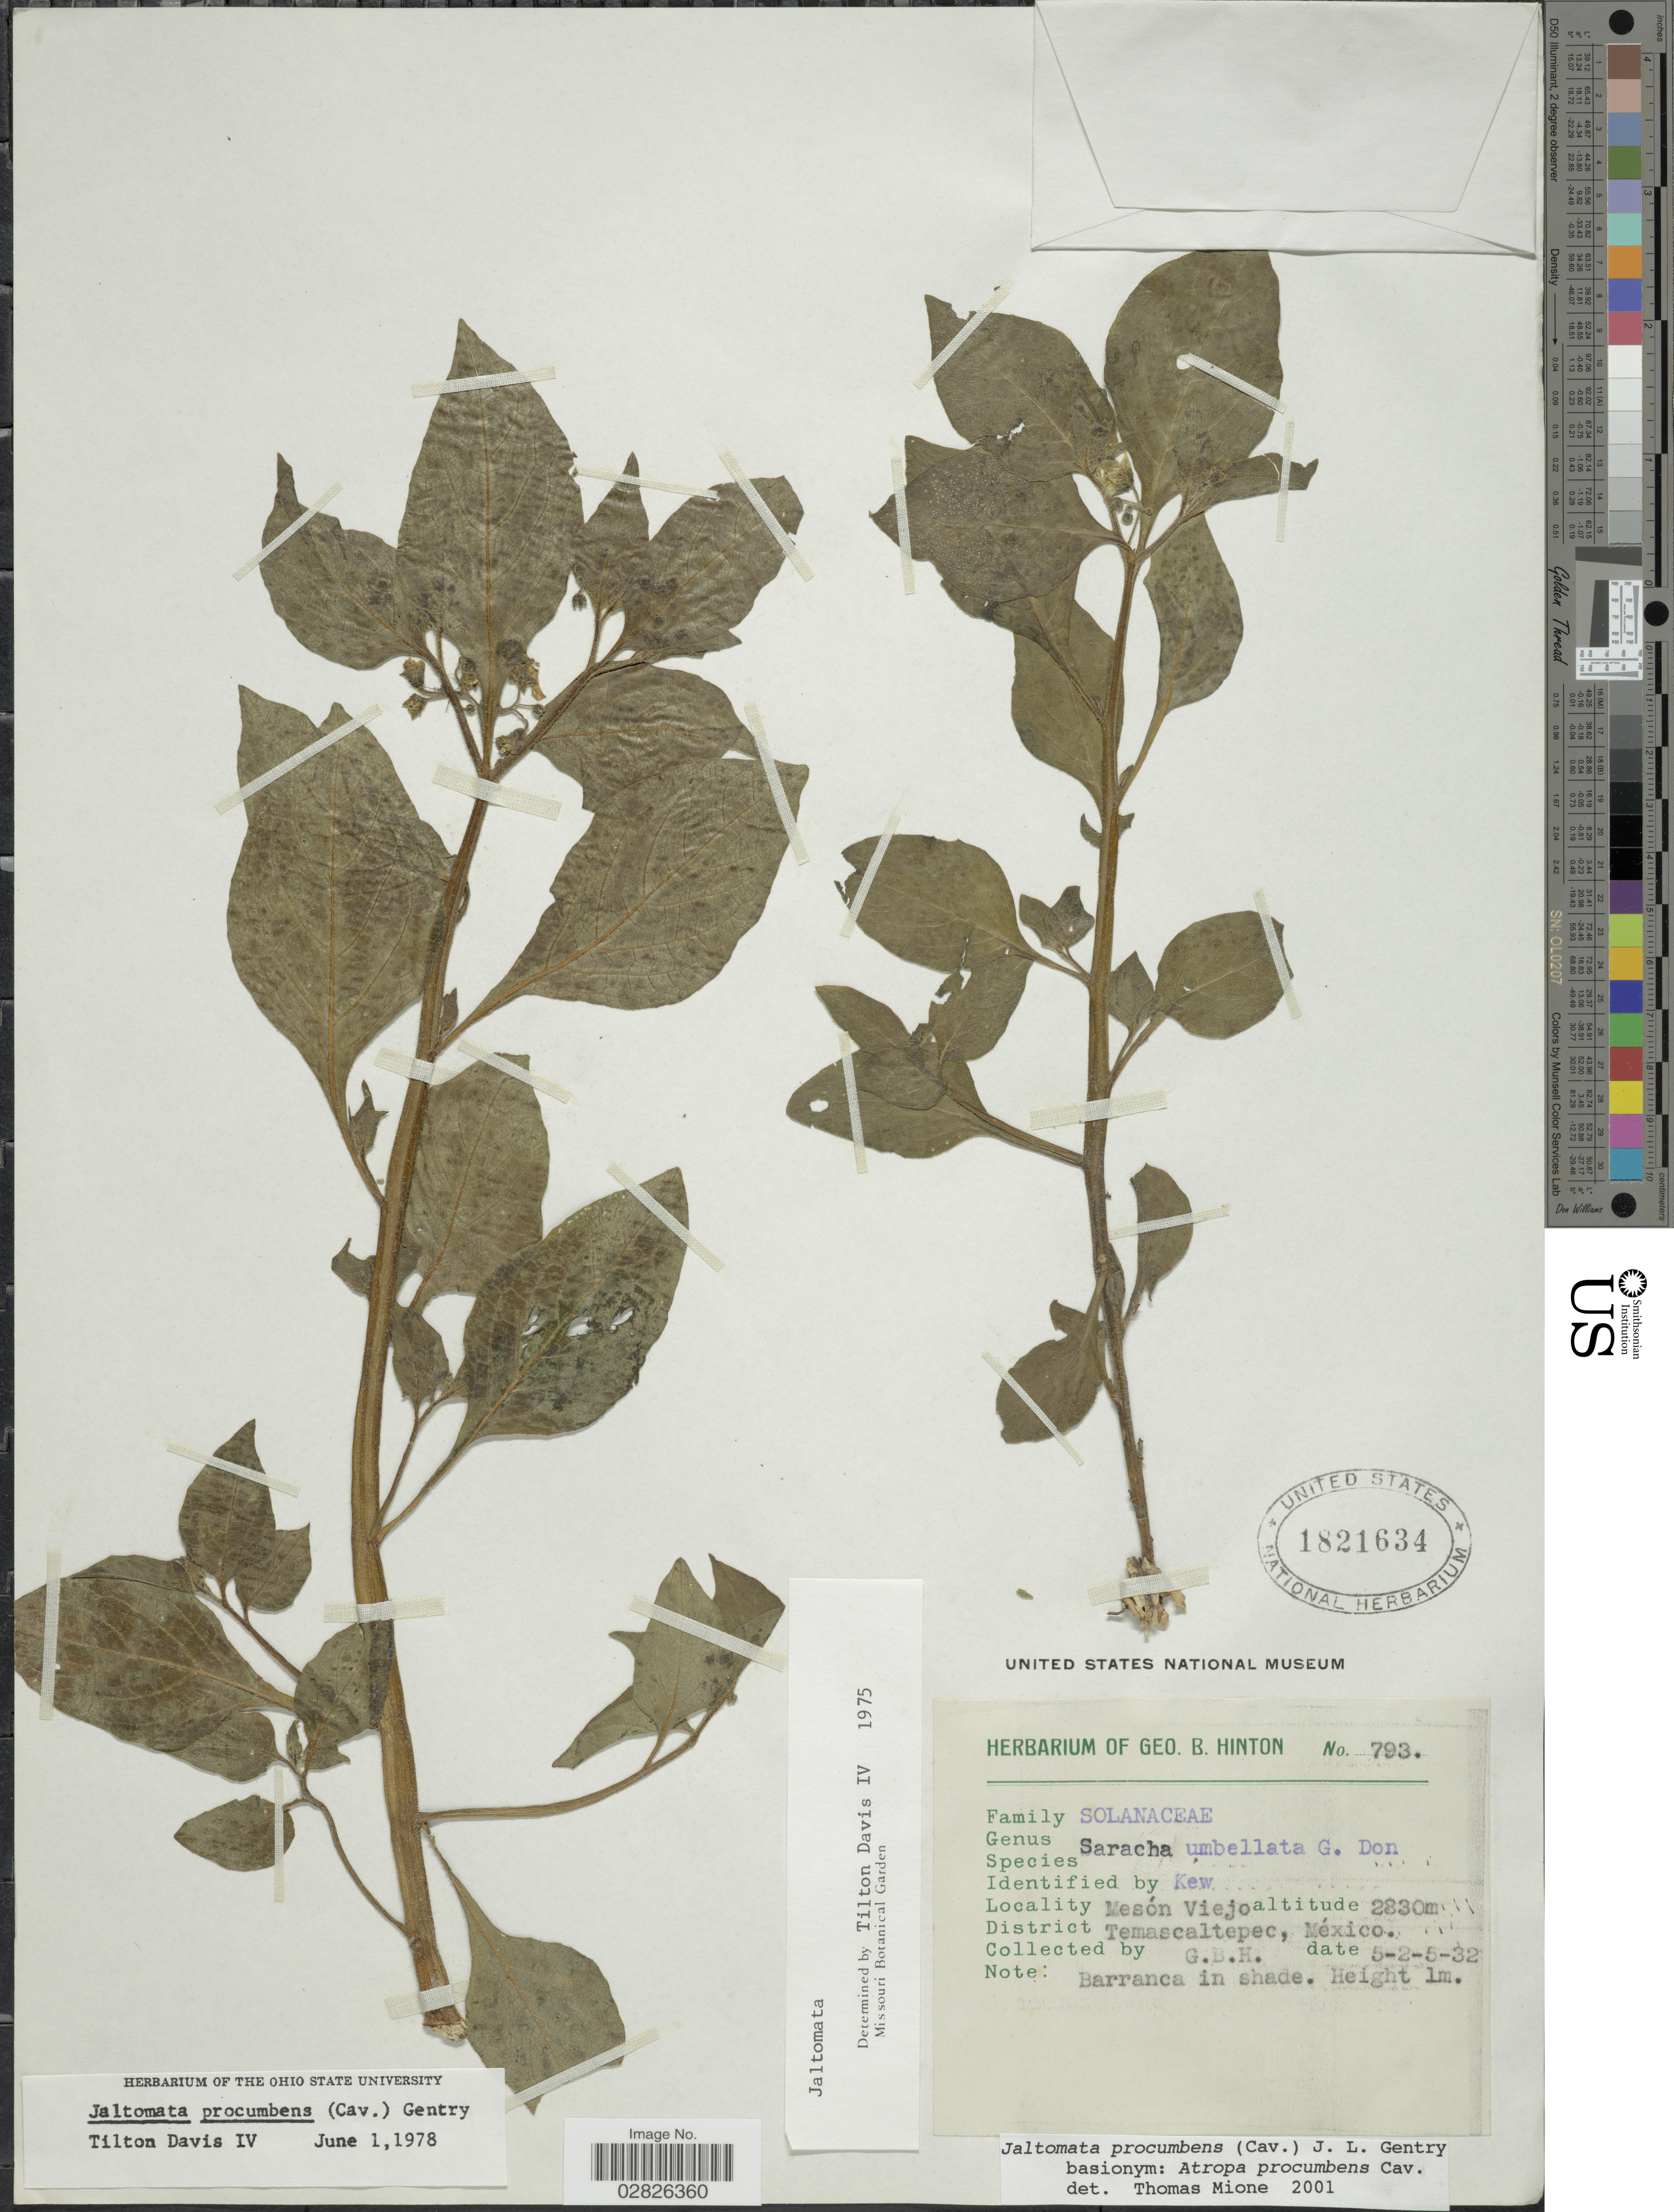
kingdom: Plantae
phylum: Tracheophyta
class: Magnoliopsida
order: Solanales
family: Solanaceae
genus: Jaltomata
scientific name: Jaltomata procumbens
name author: (Cav.) J.L. Gentry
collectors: G. B. Hinton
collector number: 793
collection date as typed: Transcribed d/m/y: 2/5/32 to 5/5/32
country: Mexico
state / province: México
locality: Mesón Viejo, District Temascaltepec.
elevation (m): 2830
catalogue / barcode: US 1821634